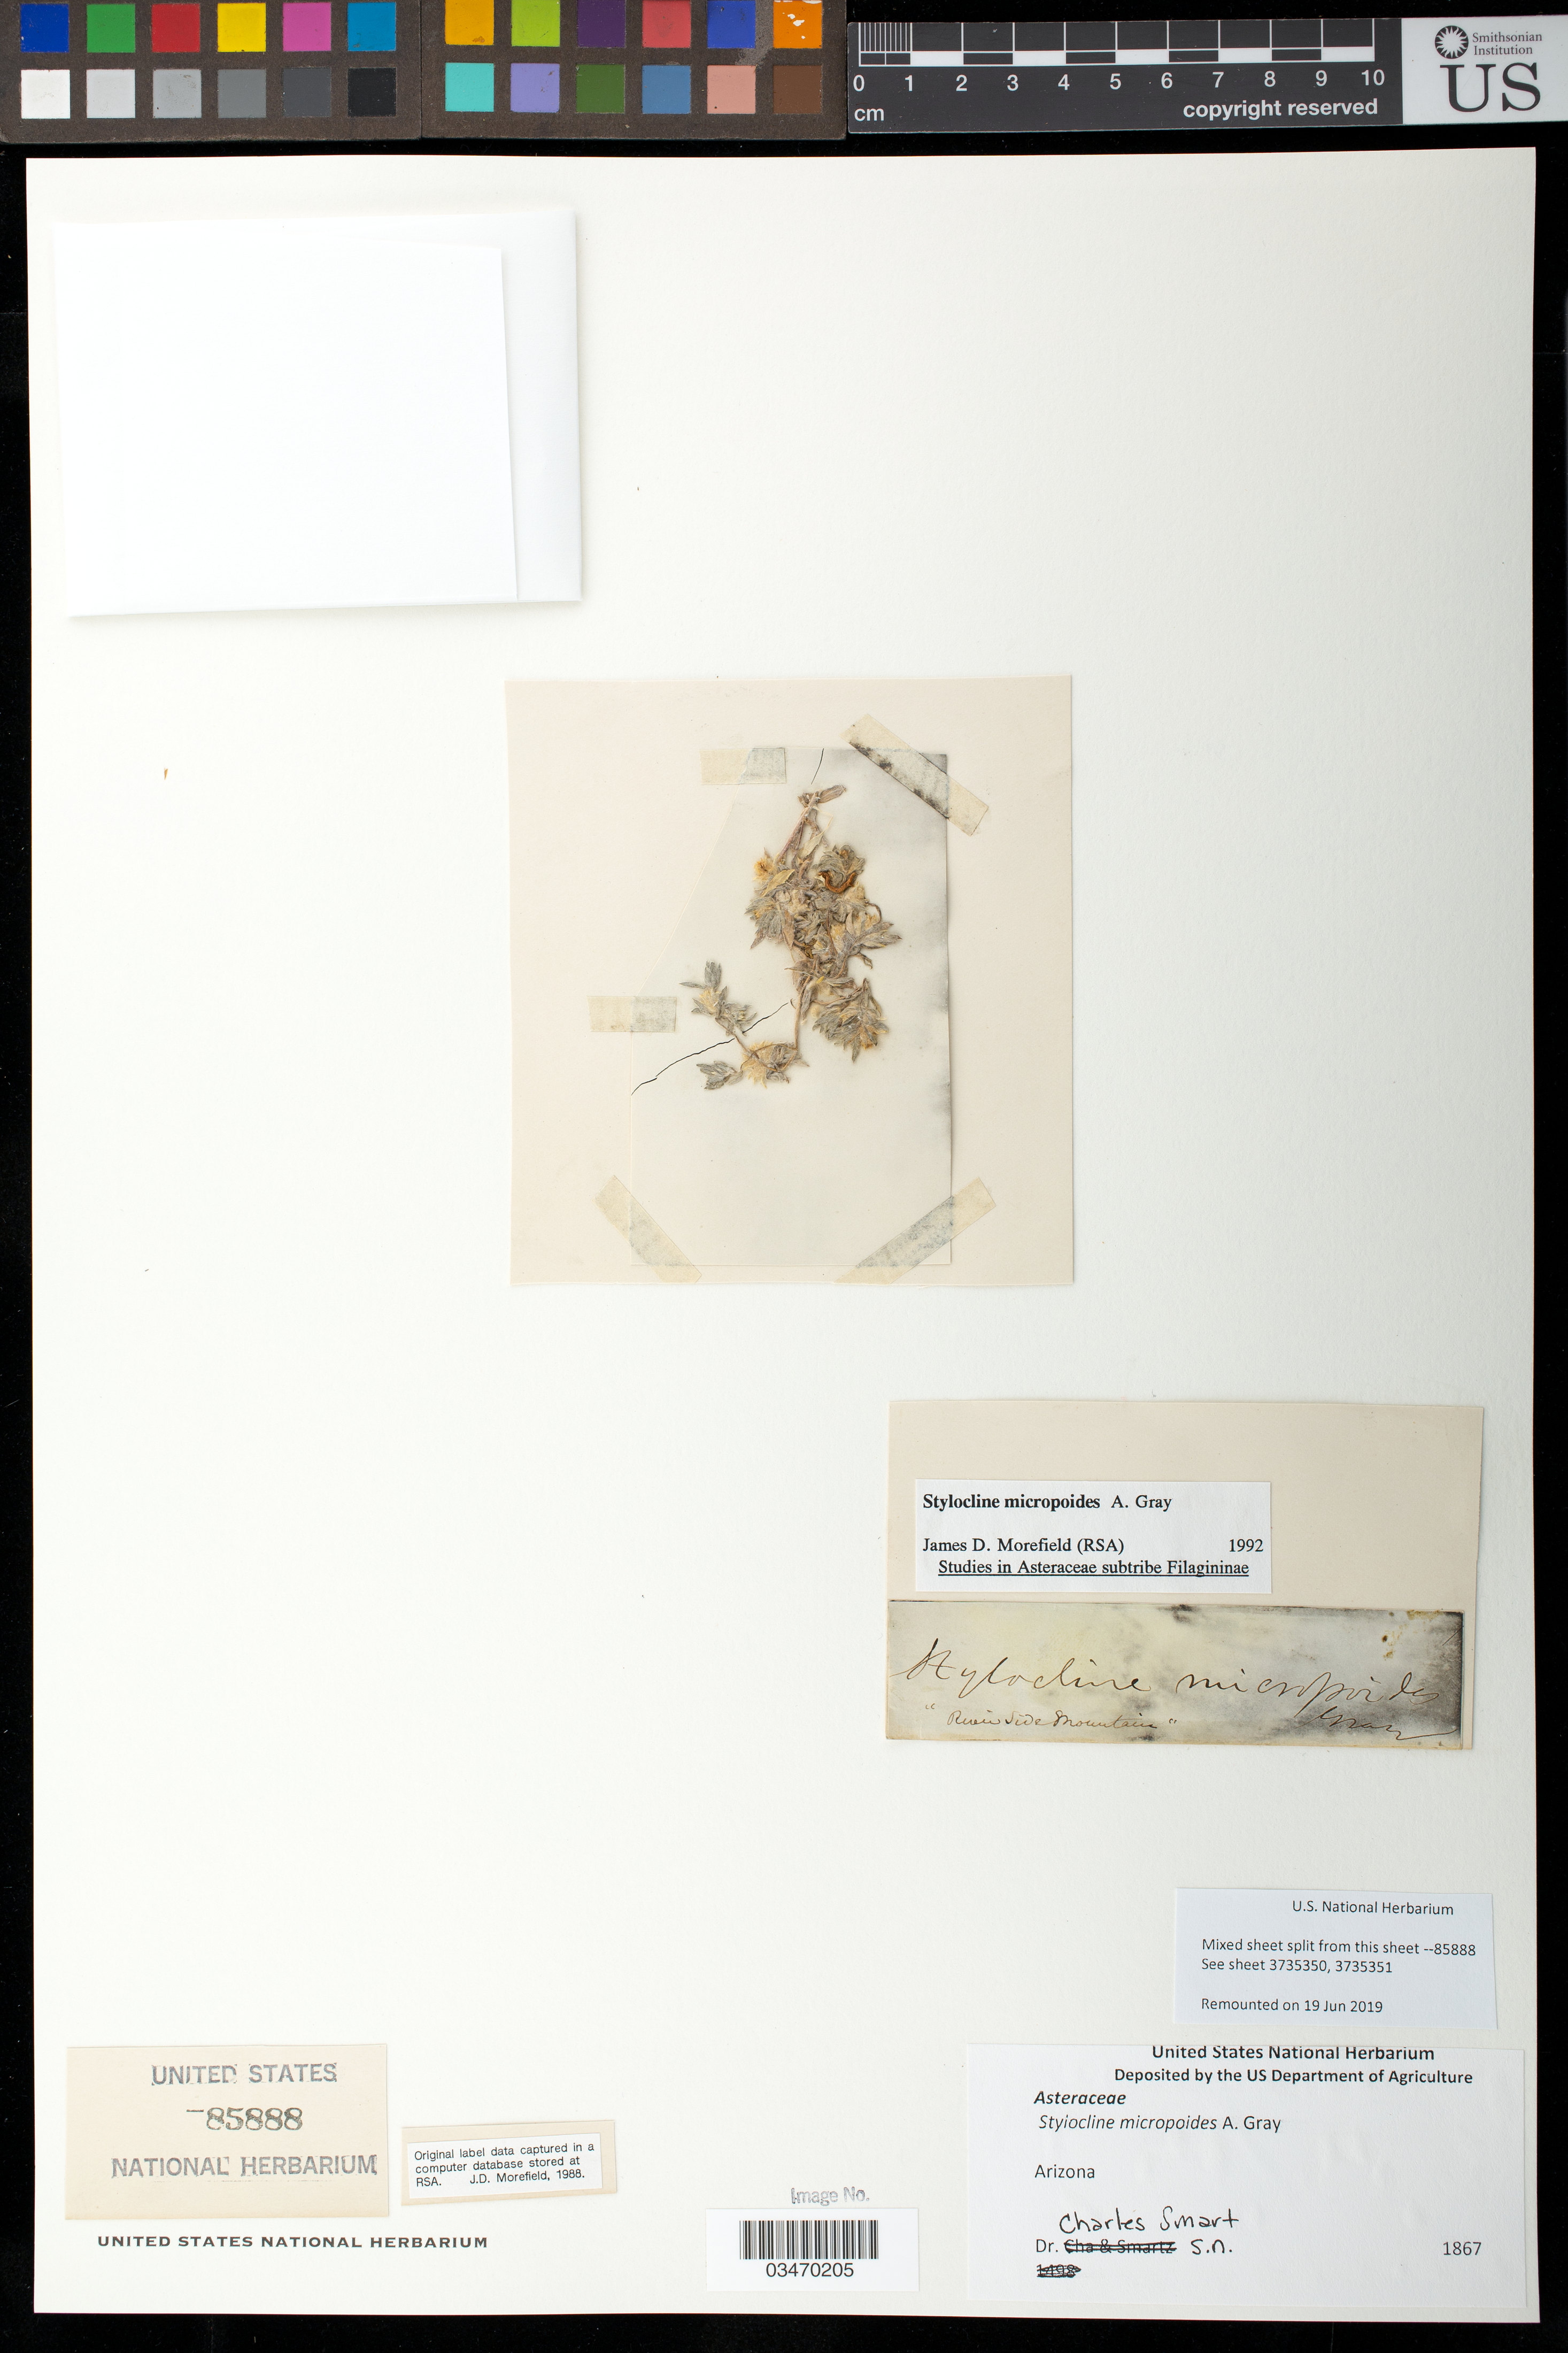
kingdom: Plantae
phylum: Tracheophyta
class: Magnoliopsida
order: Asterales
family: Asteraceae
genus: Stylocline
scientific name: Stylocline micropoides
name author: A. Gray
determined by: Morefield, James D., (RSA), Rancho Santa Ana Botanic Garden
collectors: C. Smart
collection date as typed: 1867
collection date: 1867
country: United States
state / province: Arizona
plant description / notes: Specimen split from mixed sheet no. 85888. Remounted on 19 Jun 2019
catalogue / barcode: US 85888